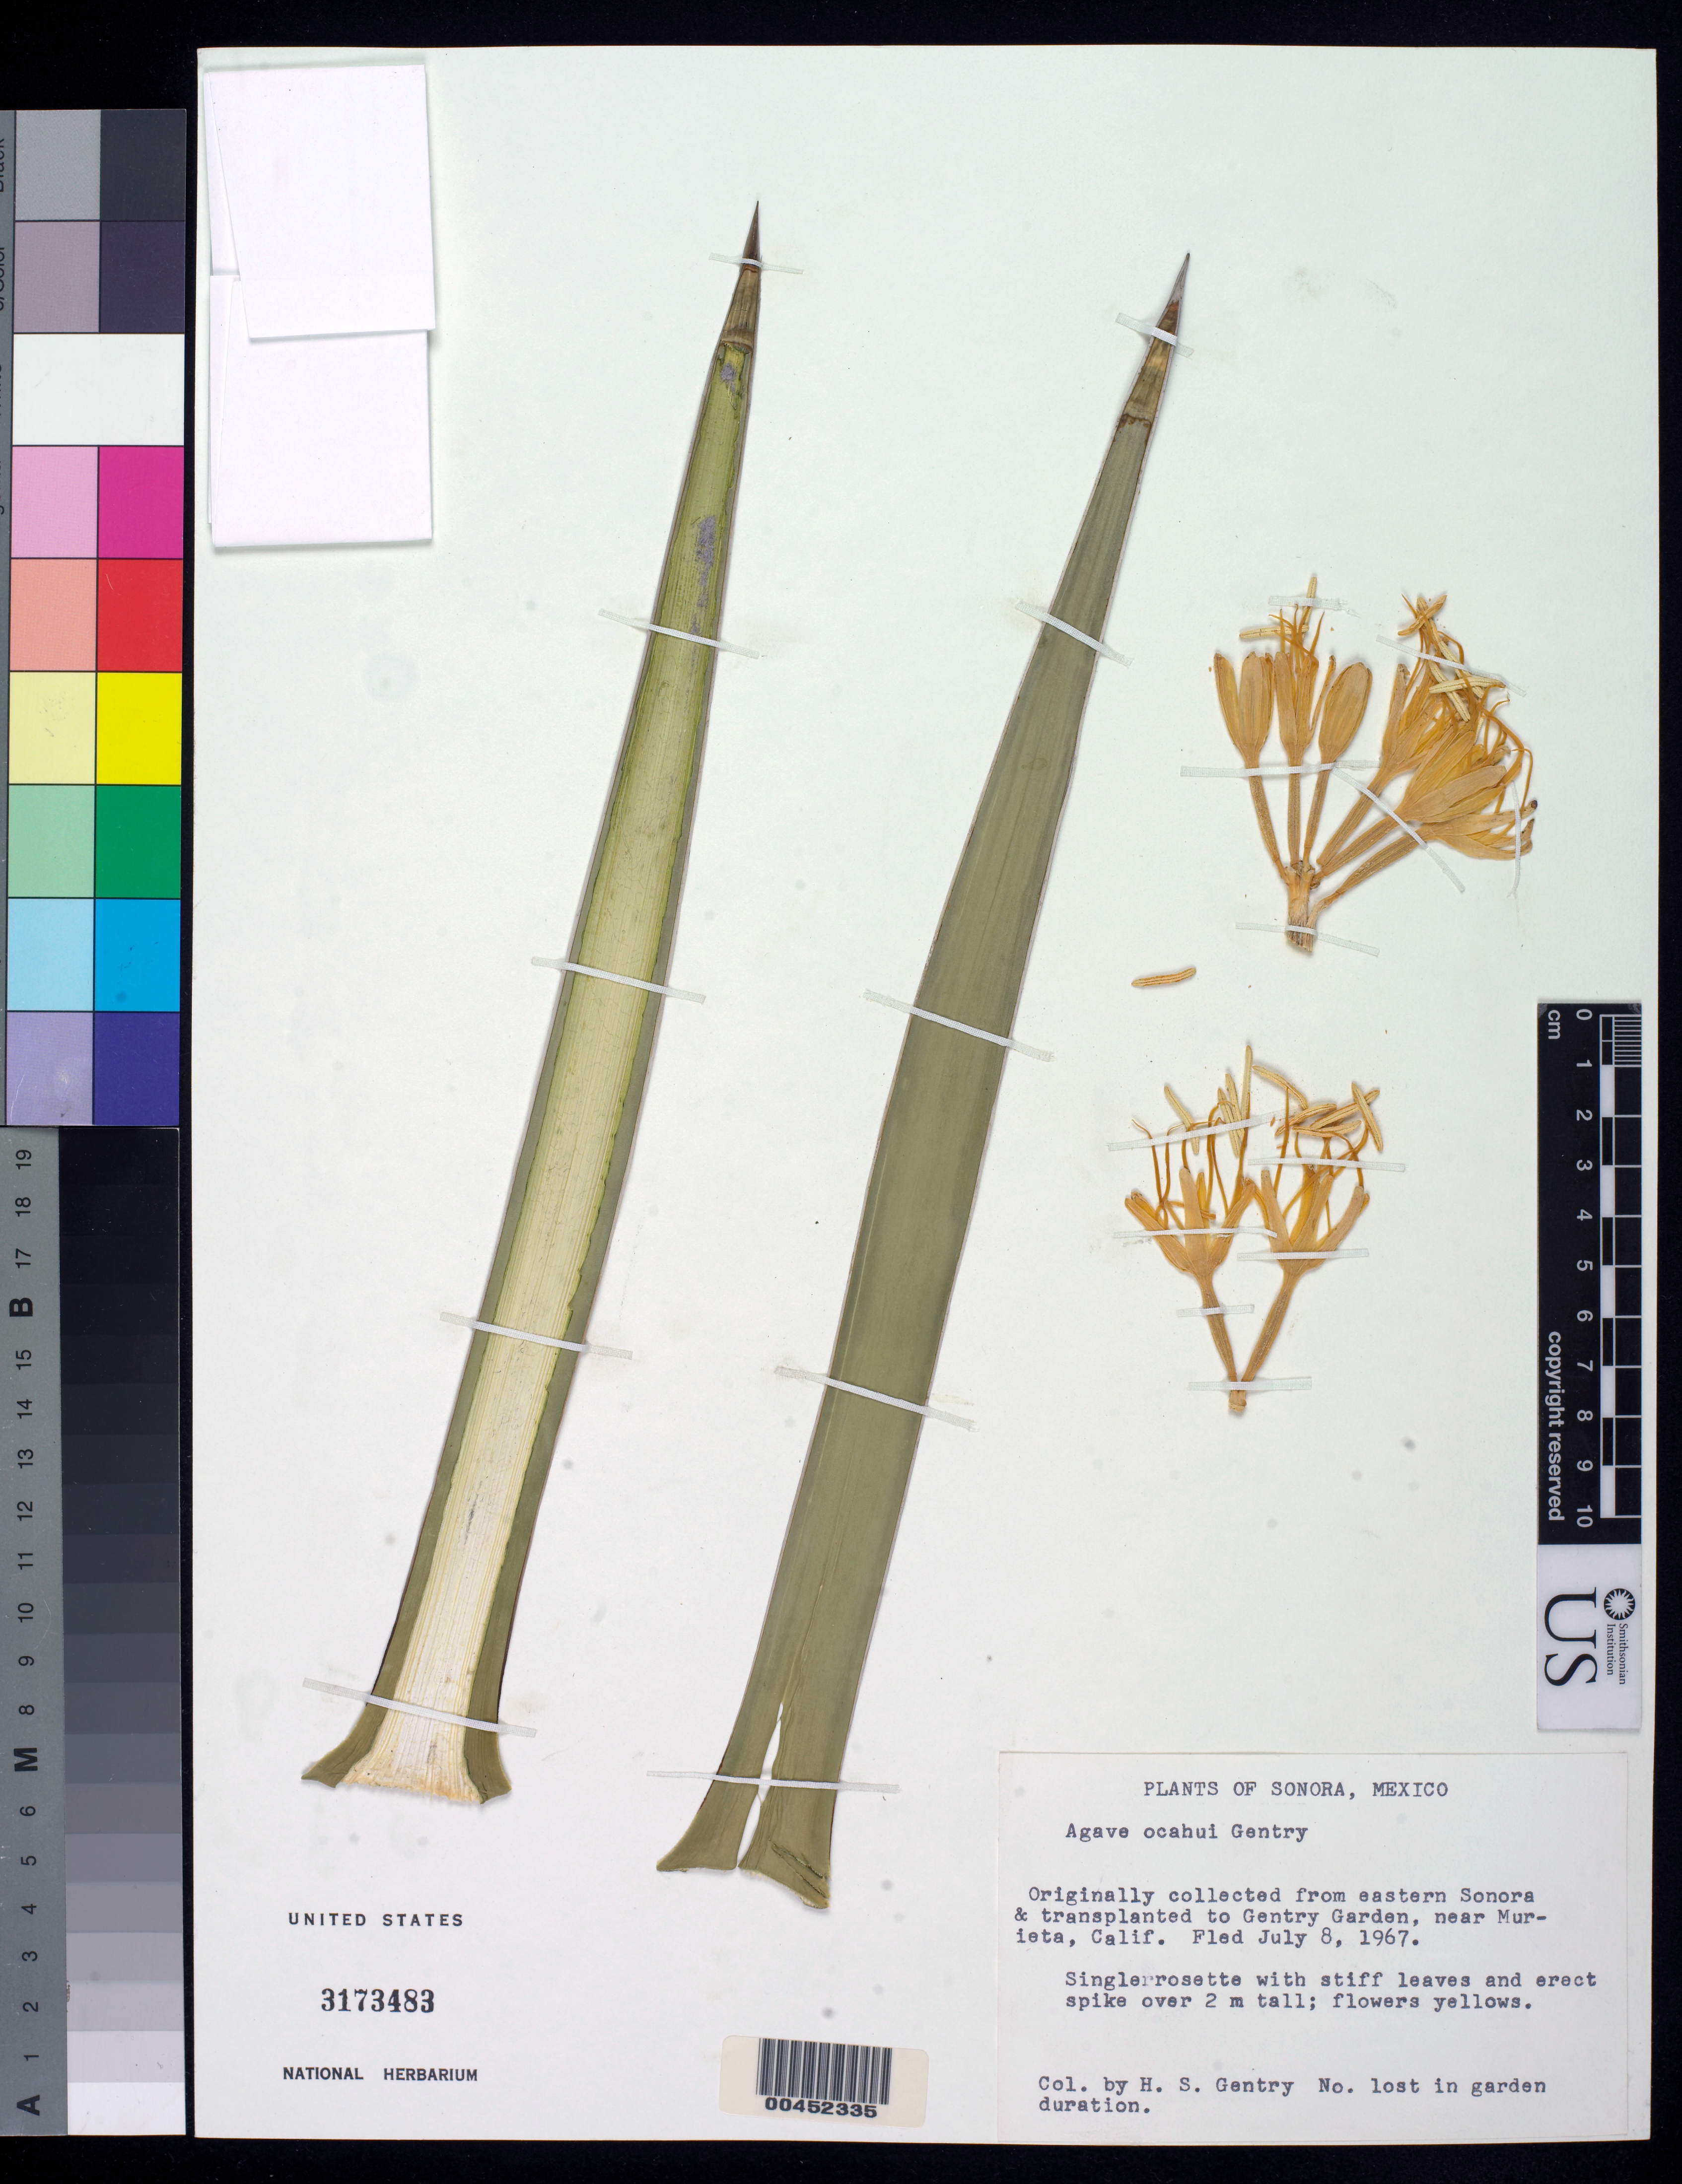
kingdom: Plantae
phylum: Tracheophyta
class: Liliopsida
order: Asparagales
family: Asparagaceae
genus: Agave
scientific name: Agave ocahui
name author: Gentry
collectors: H. S. Gentry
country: Mexico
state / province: Sonora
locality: Eastern Sonora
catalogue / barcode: US 3173483